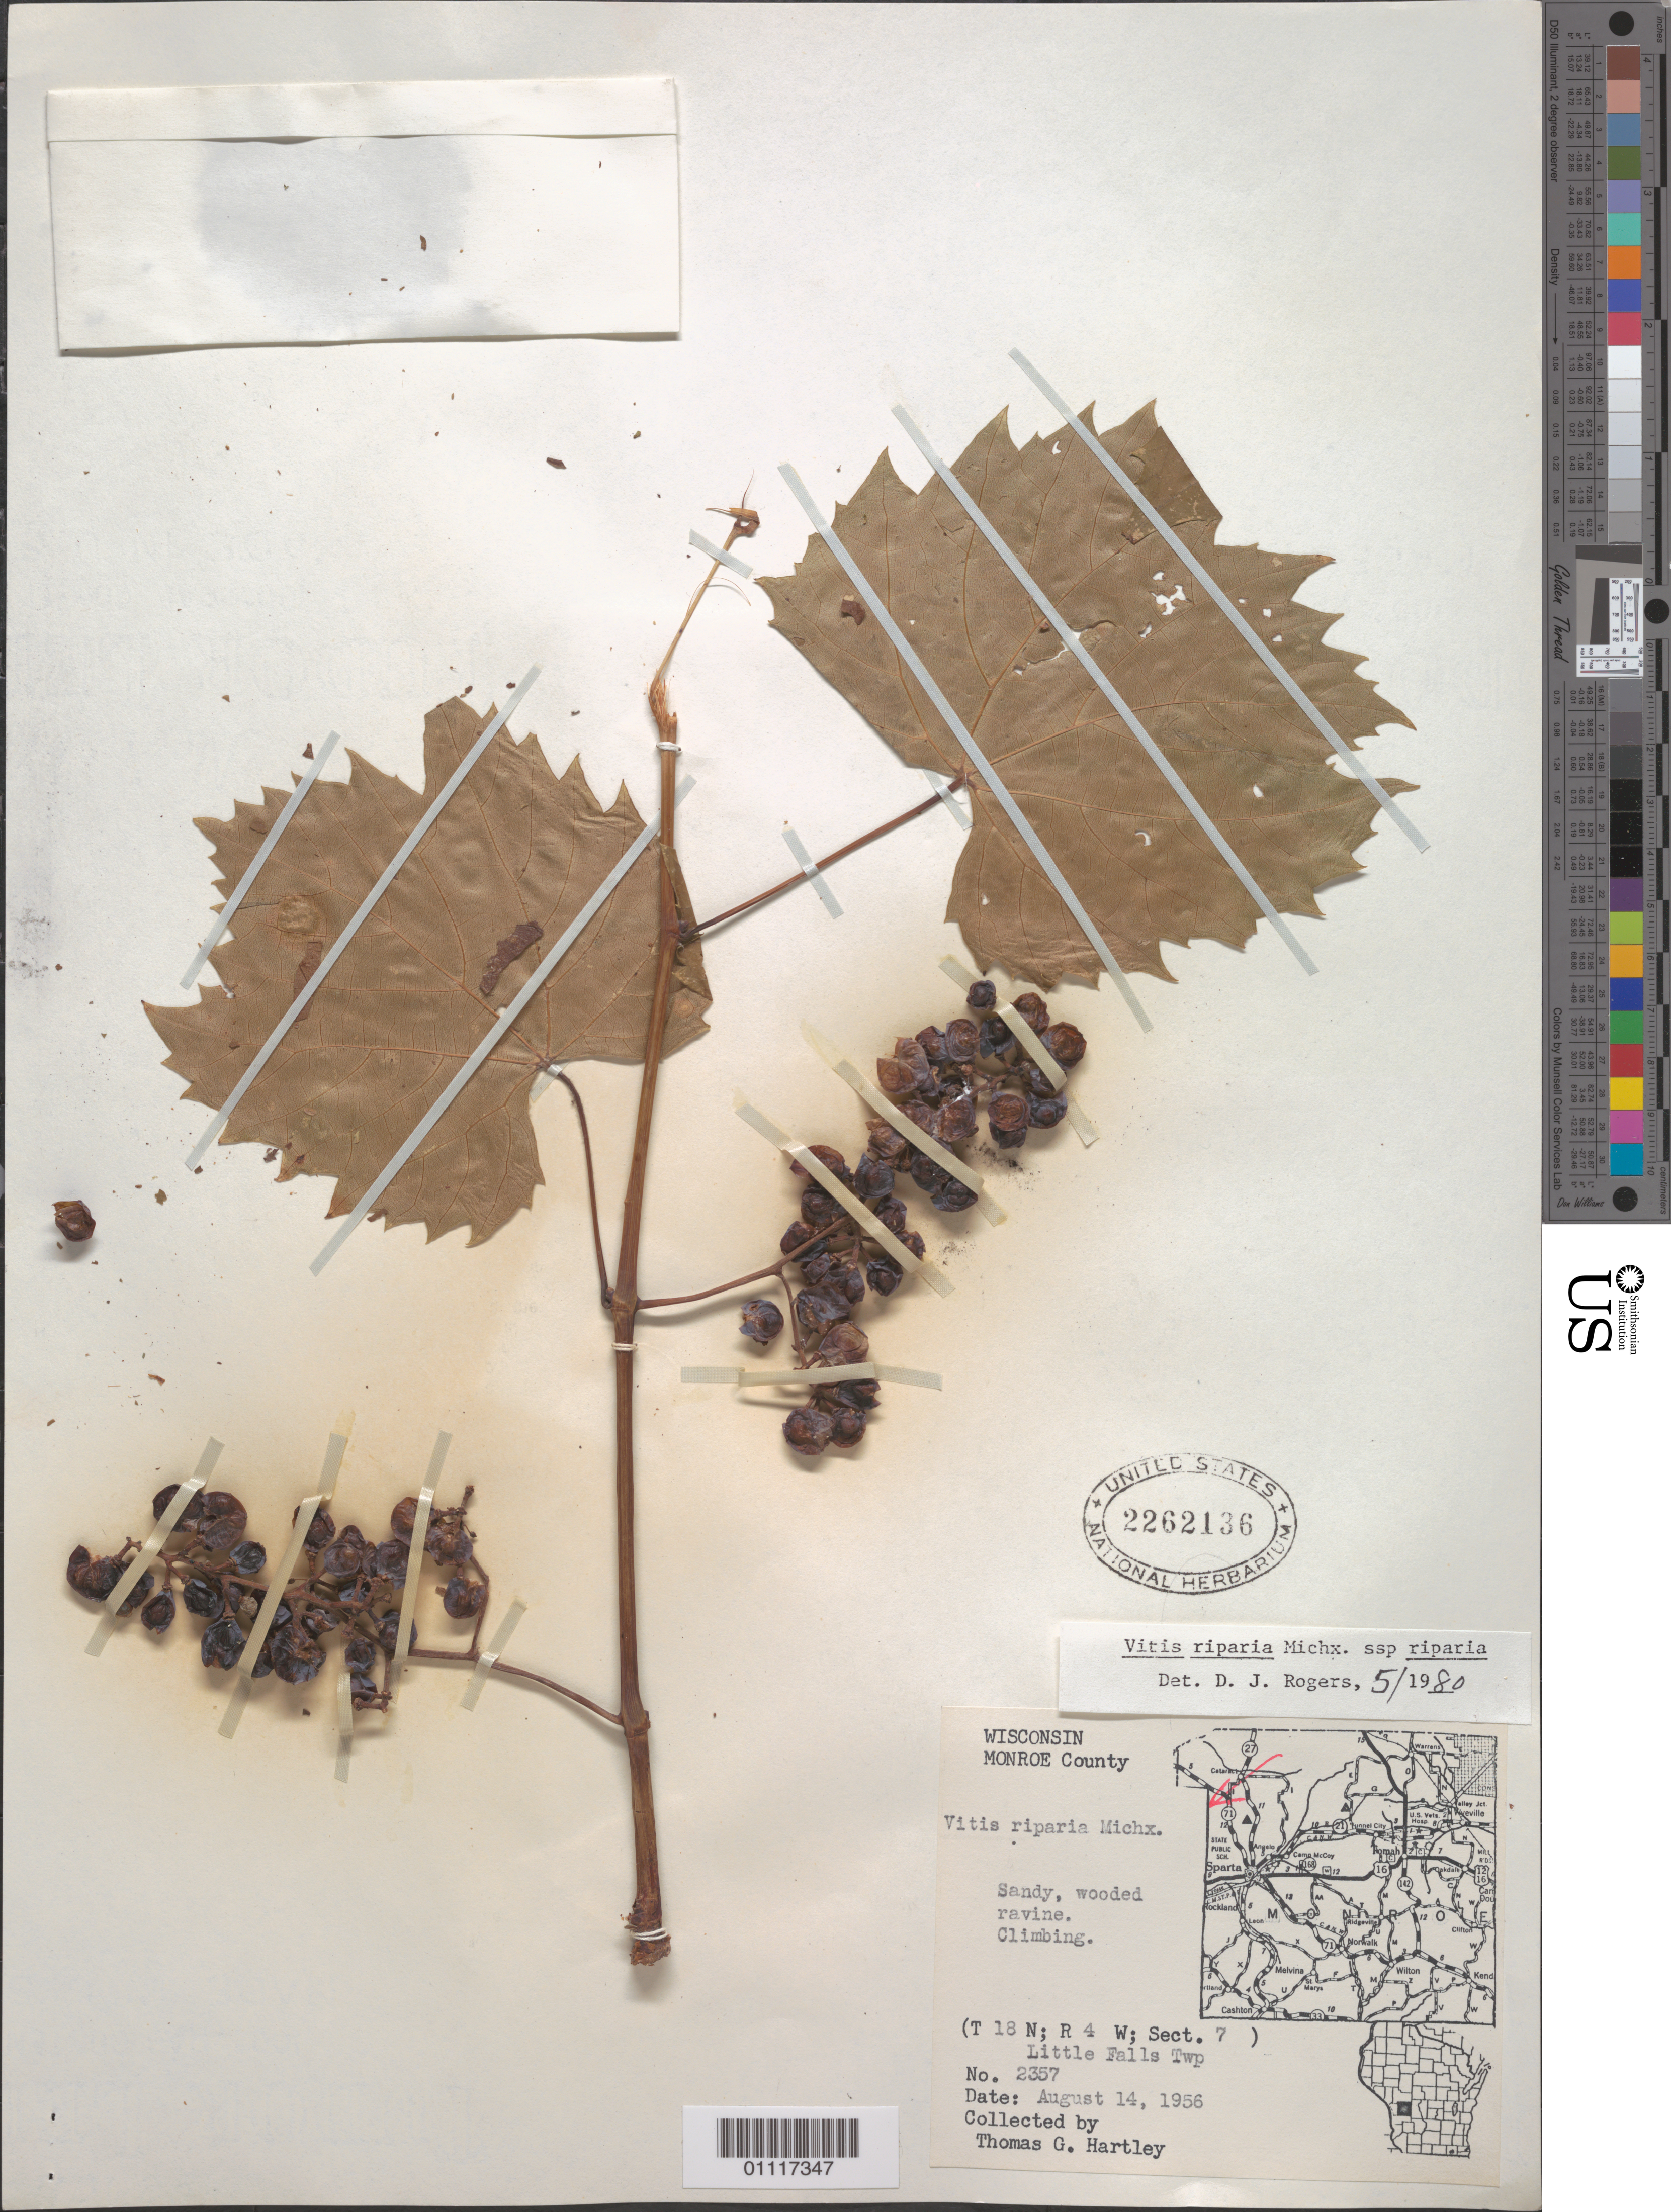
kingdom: Plantae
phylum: Tracheophyta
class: Magnoliopsida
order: Vitales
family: Vitaceae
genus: Vitis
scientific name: Vitis riparia subsp. riparia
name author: Michx.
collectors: T. G. Hartley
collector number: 2357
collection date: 1956-08-14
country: United States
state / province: Wisconsin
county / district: Monroe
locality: (T 18 N; R 4 W; Sect. 7) Little Falls Twp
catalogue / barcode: US 2262136